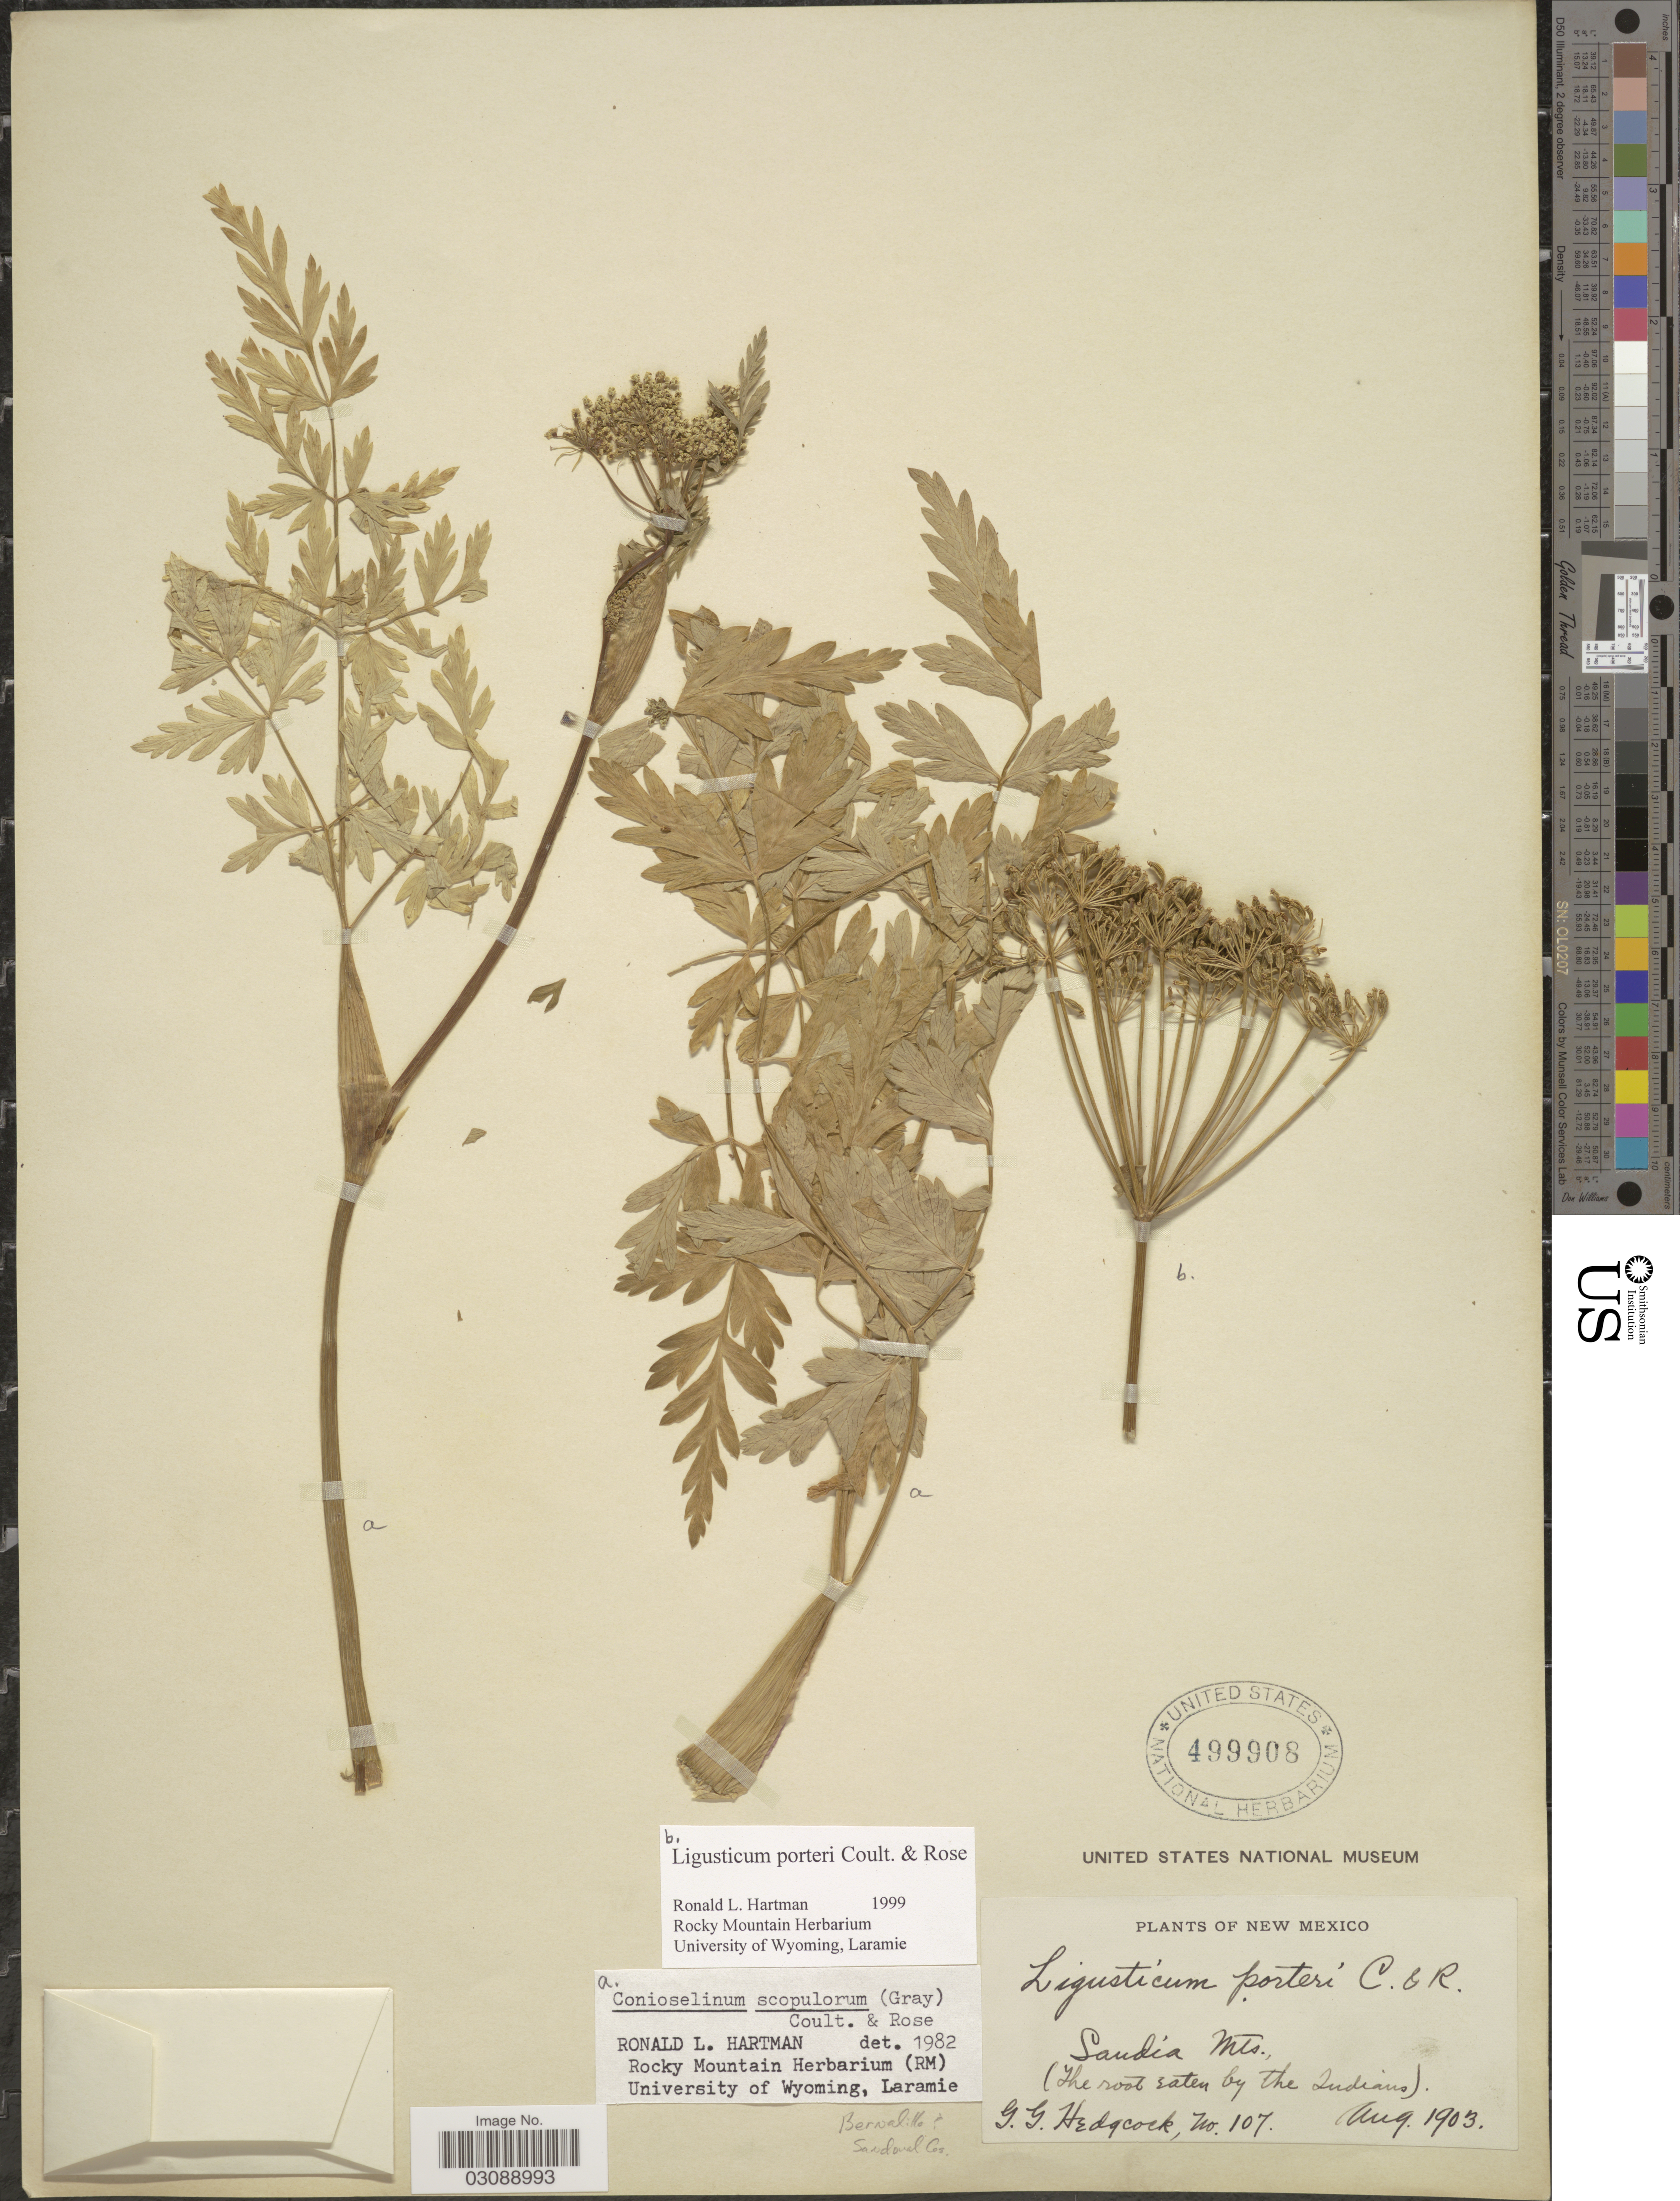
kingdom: Plantae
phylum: Tracheophyta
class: Magnoliopsida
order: Apiales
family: Apiaceae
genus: Ligusticum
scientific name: Ligusticum porteri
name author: J.M. Coult. & Rose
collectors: G. Hedgcock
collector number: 107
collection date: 1903-08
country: United States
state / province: New Mexico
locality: Sandia Mts. Bernalillo [unsure placement] Sandoval Co.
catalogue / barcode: US 499908